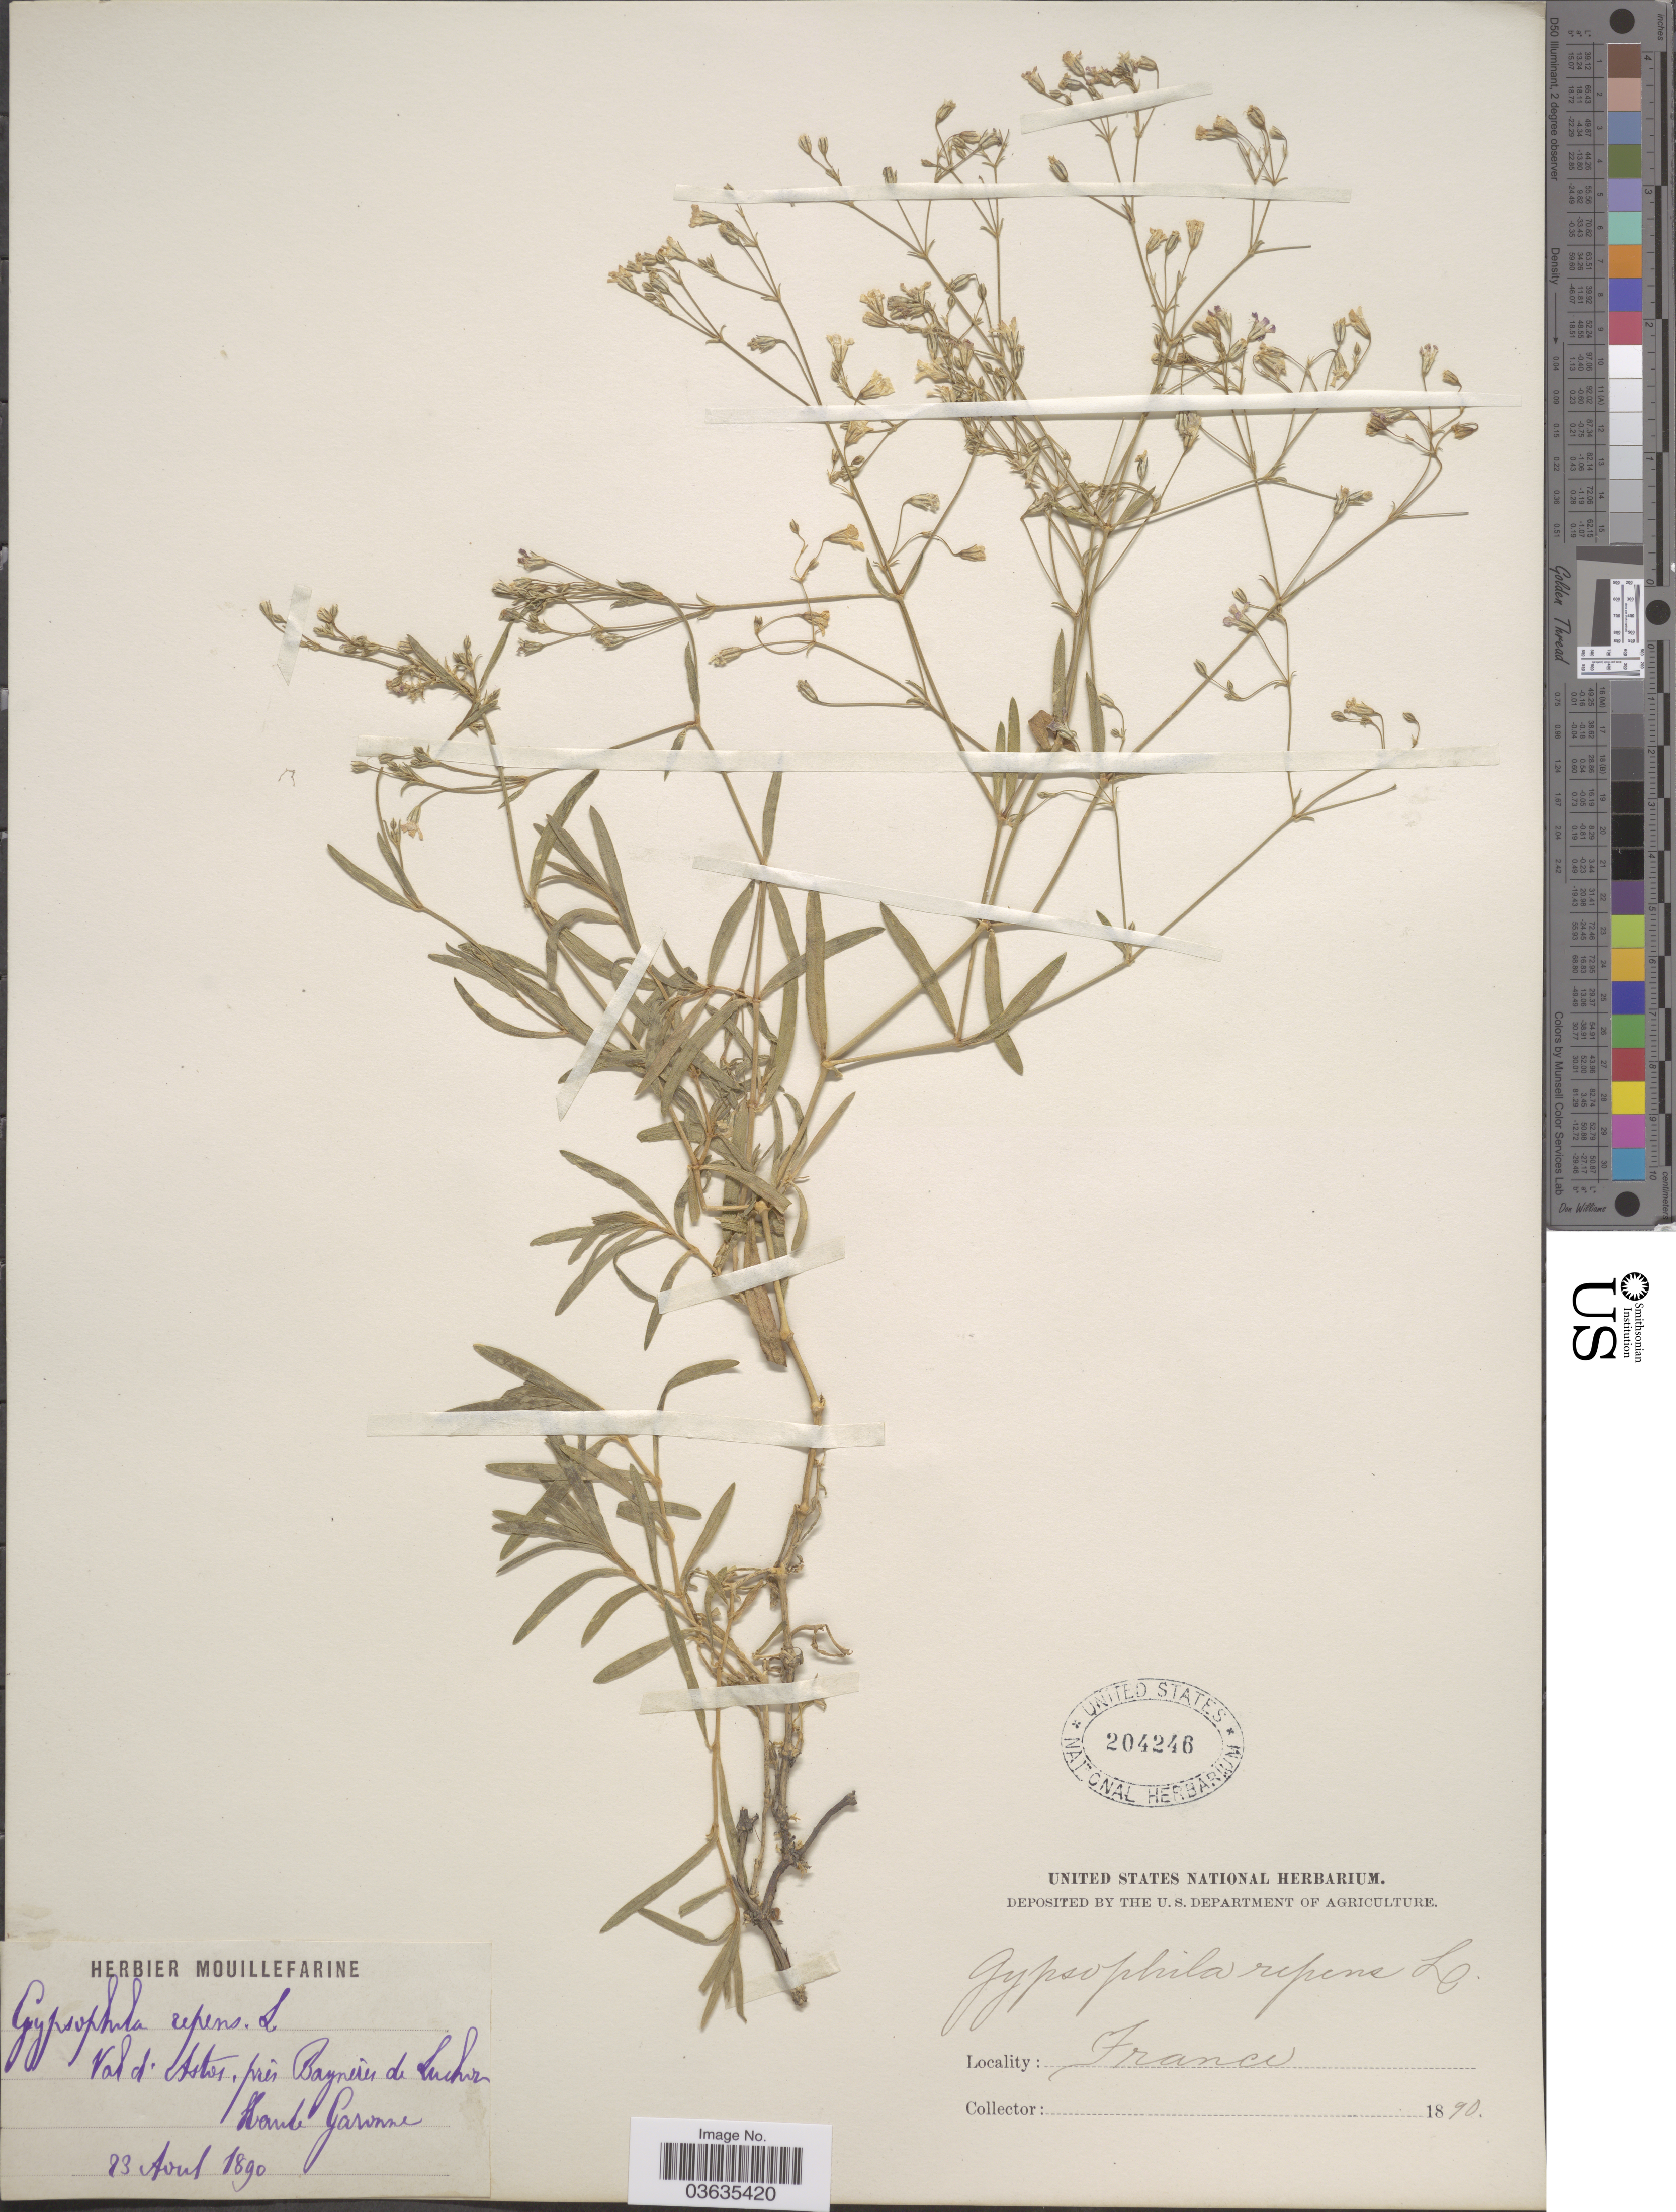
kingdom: Plantae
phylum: Tracheophyta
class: Magnoliopsida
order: Caryophyllales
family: Caryophyllaceae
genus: Gypsophila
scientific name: Gypsophila repens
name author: L.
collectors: ex herb. Mouillefarine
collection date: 1890-08-23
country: France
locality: Val d'Astos, prés Bagnéres de Luchon. Haute Garonne.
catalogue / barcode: US 204246